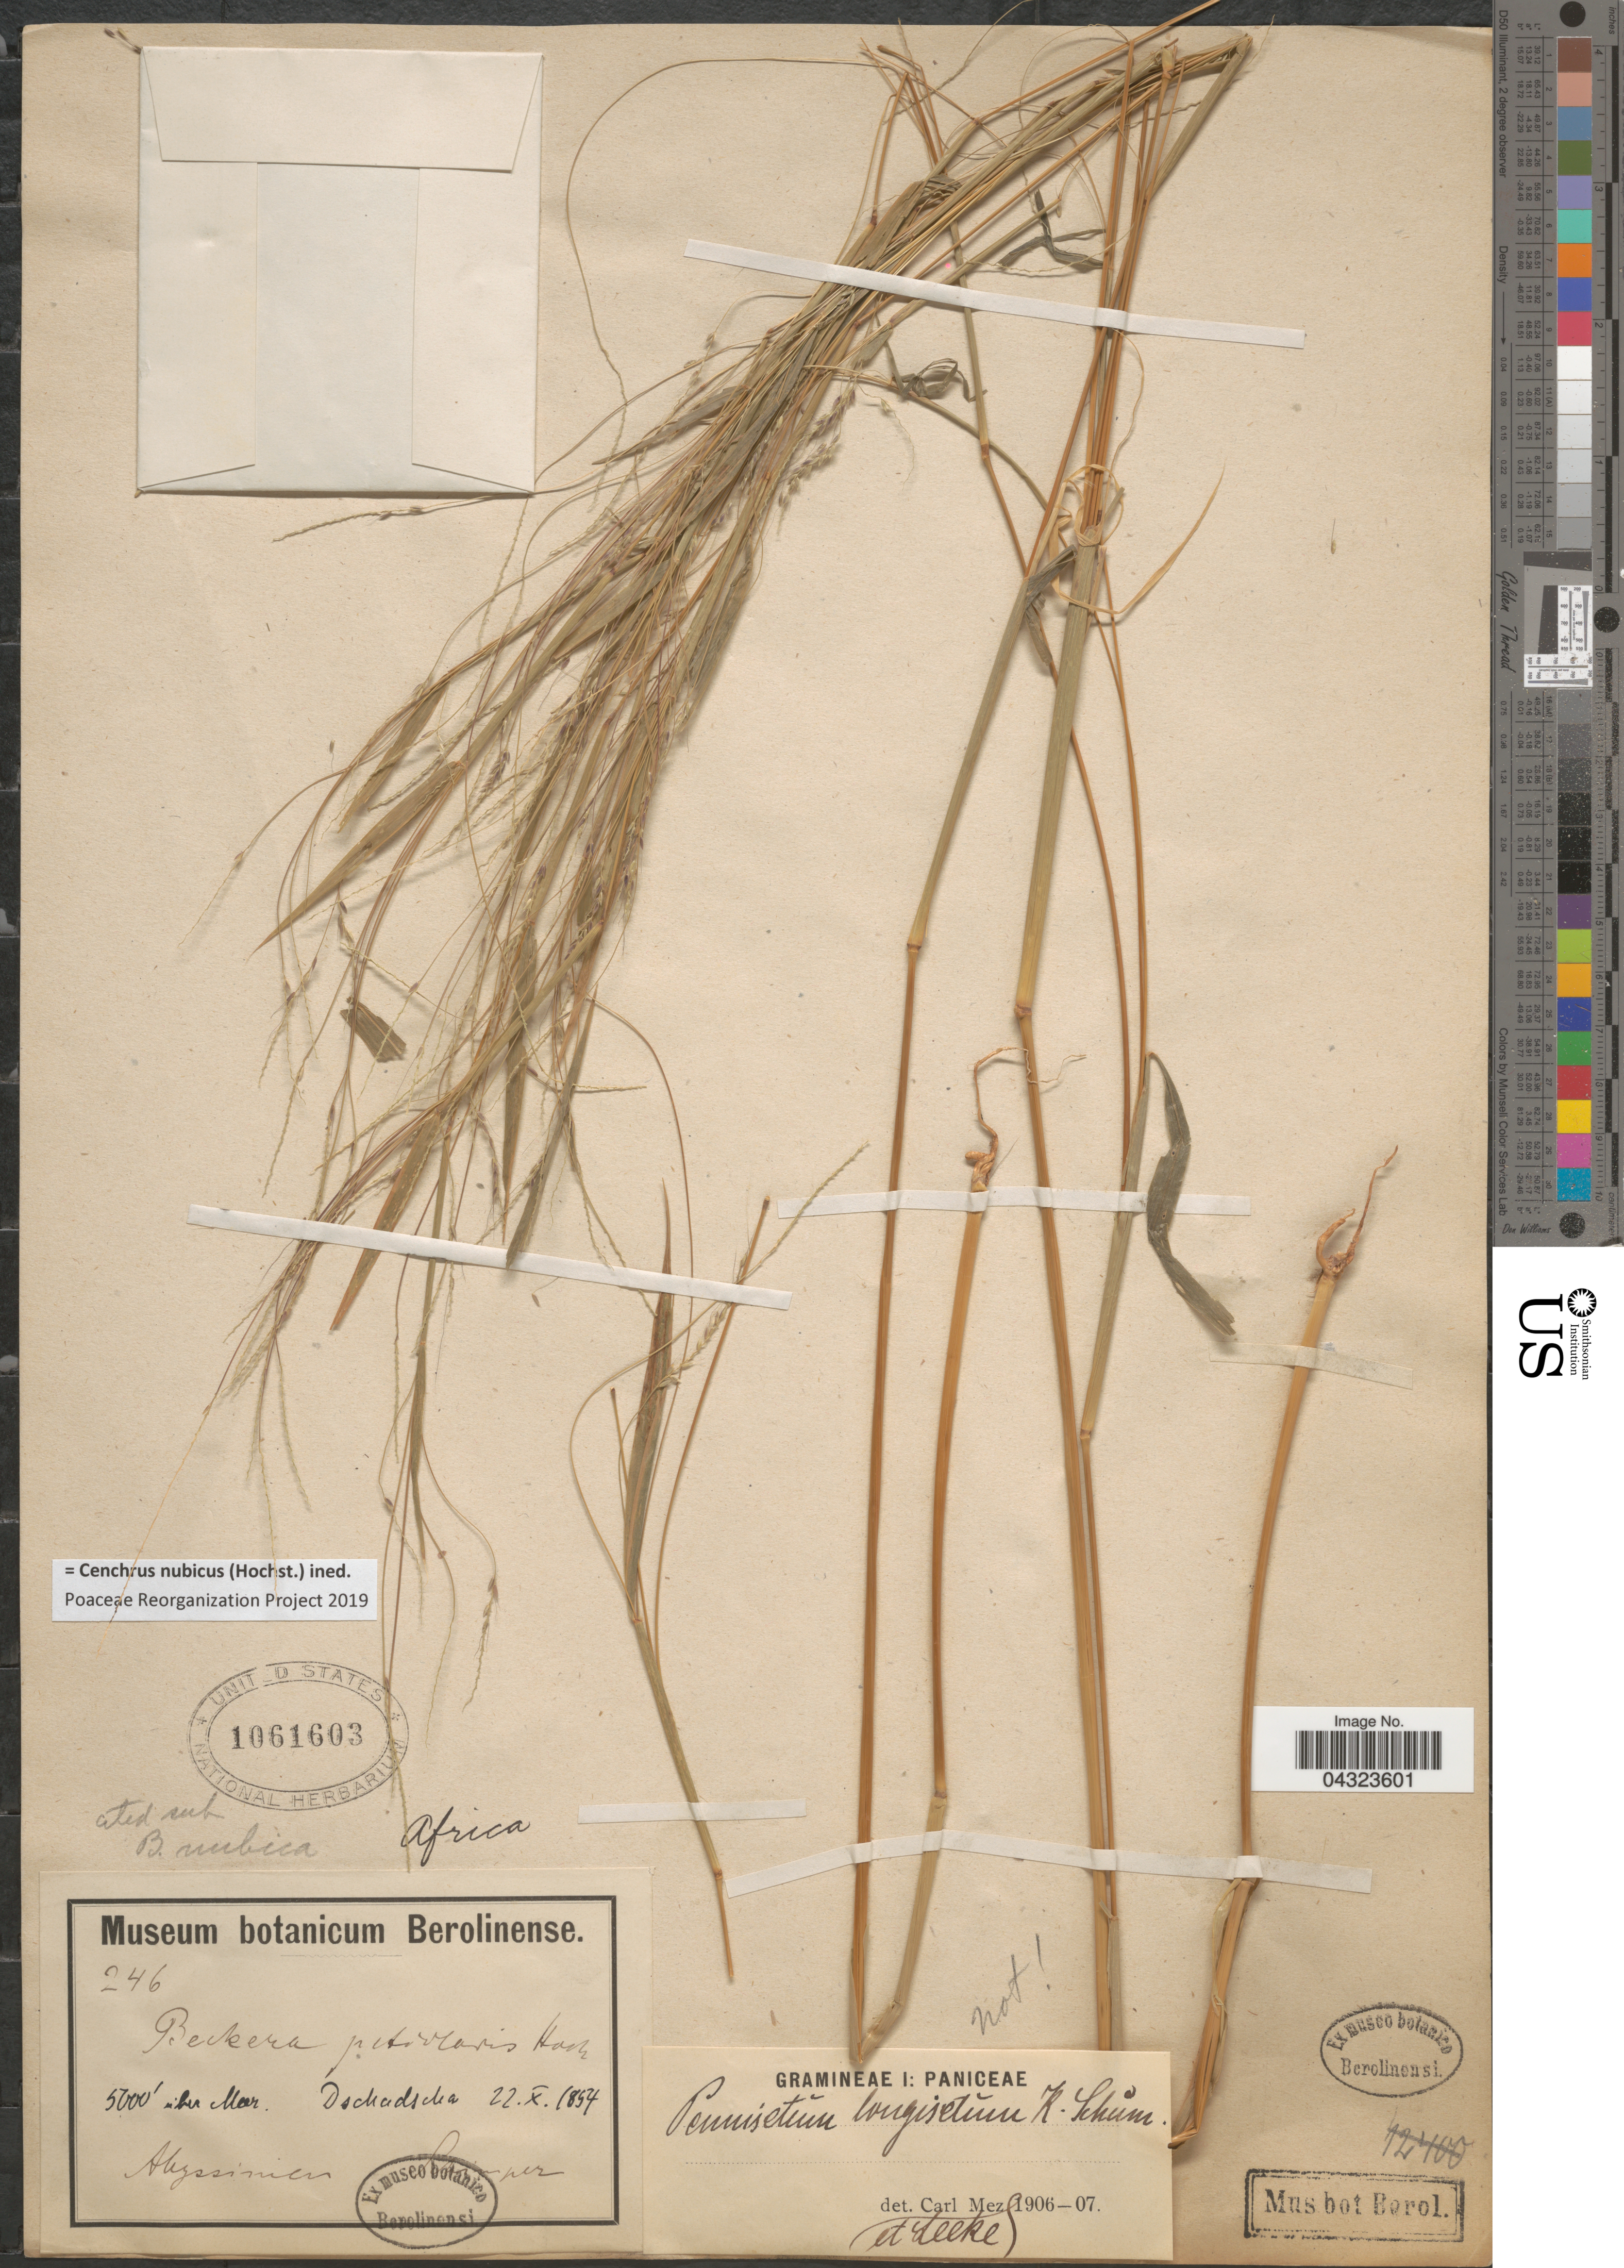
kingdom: Plantae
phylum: Tracheophyta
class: Liliopsida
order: Poales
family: Poaceae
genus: Cenchrus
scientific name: Cenchrus nubicus (Hochst.) ined. PRP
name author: (Hochst.)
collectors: -. Schimper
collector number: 246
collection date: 1854-10-22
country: Ethiopia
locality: Dschadscha. Abyssinia.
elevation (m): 1524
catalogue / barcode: US 1061603